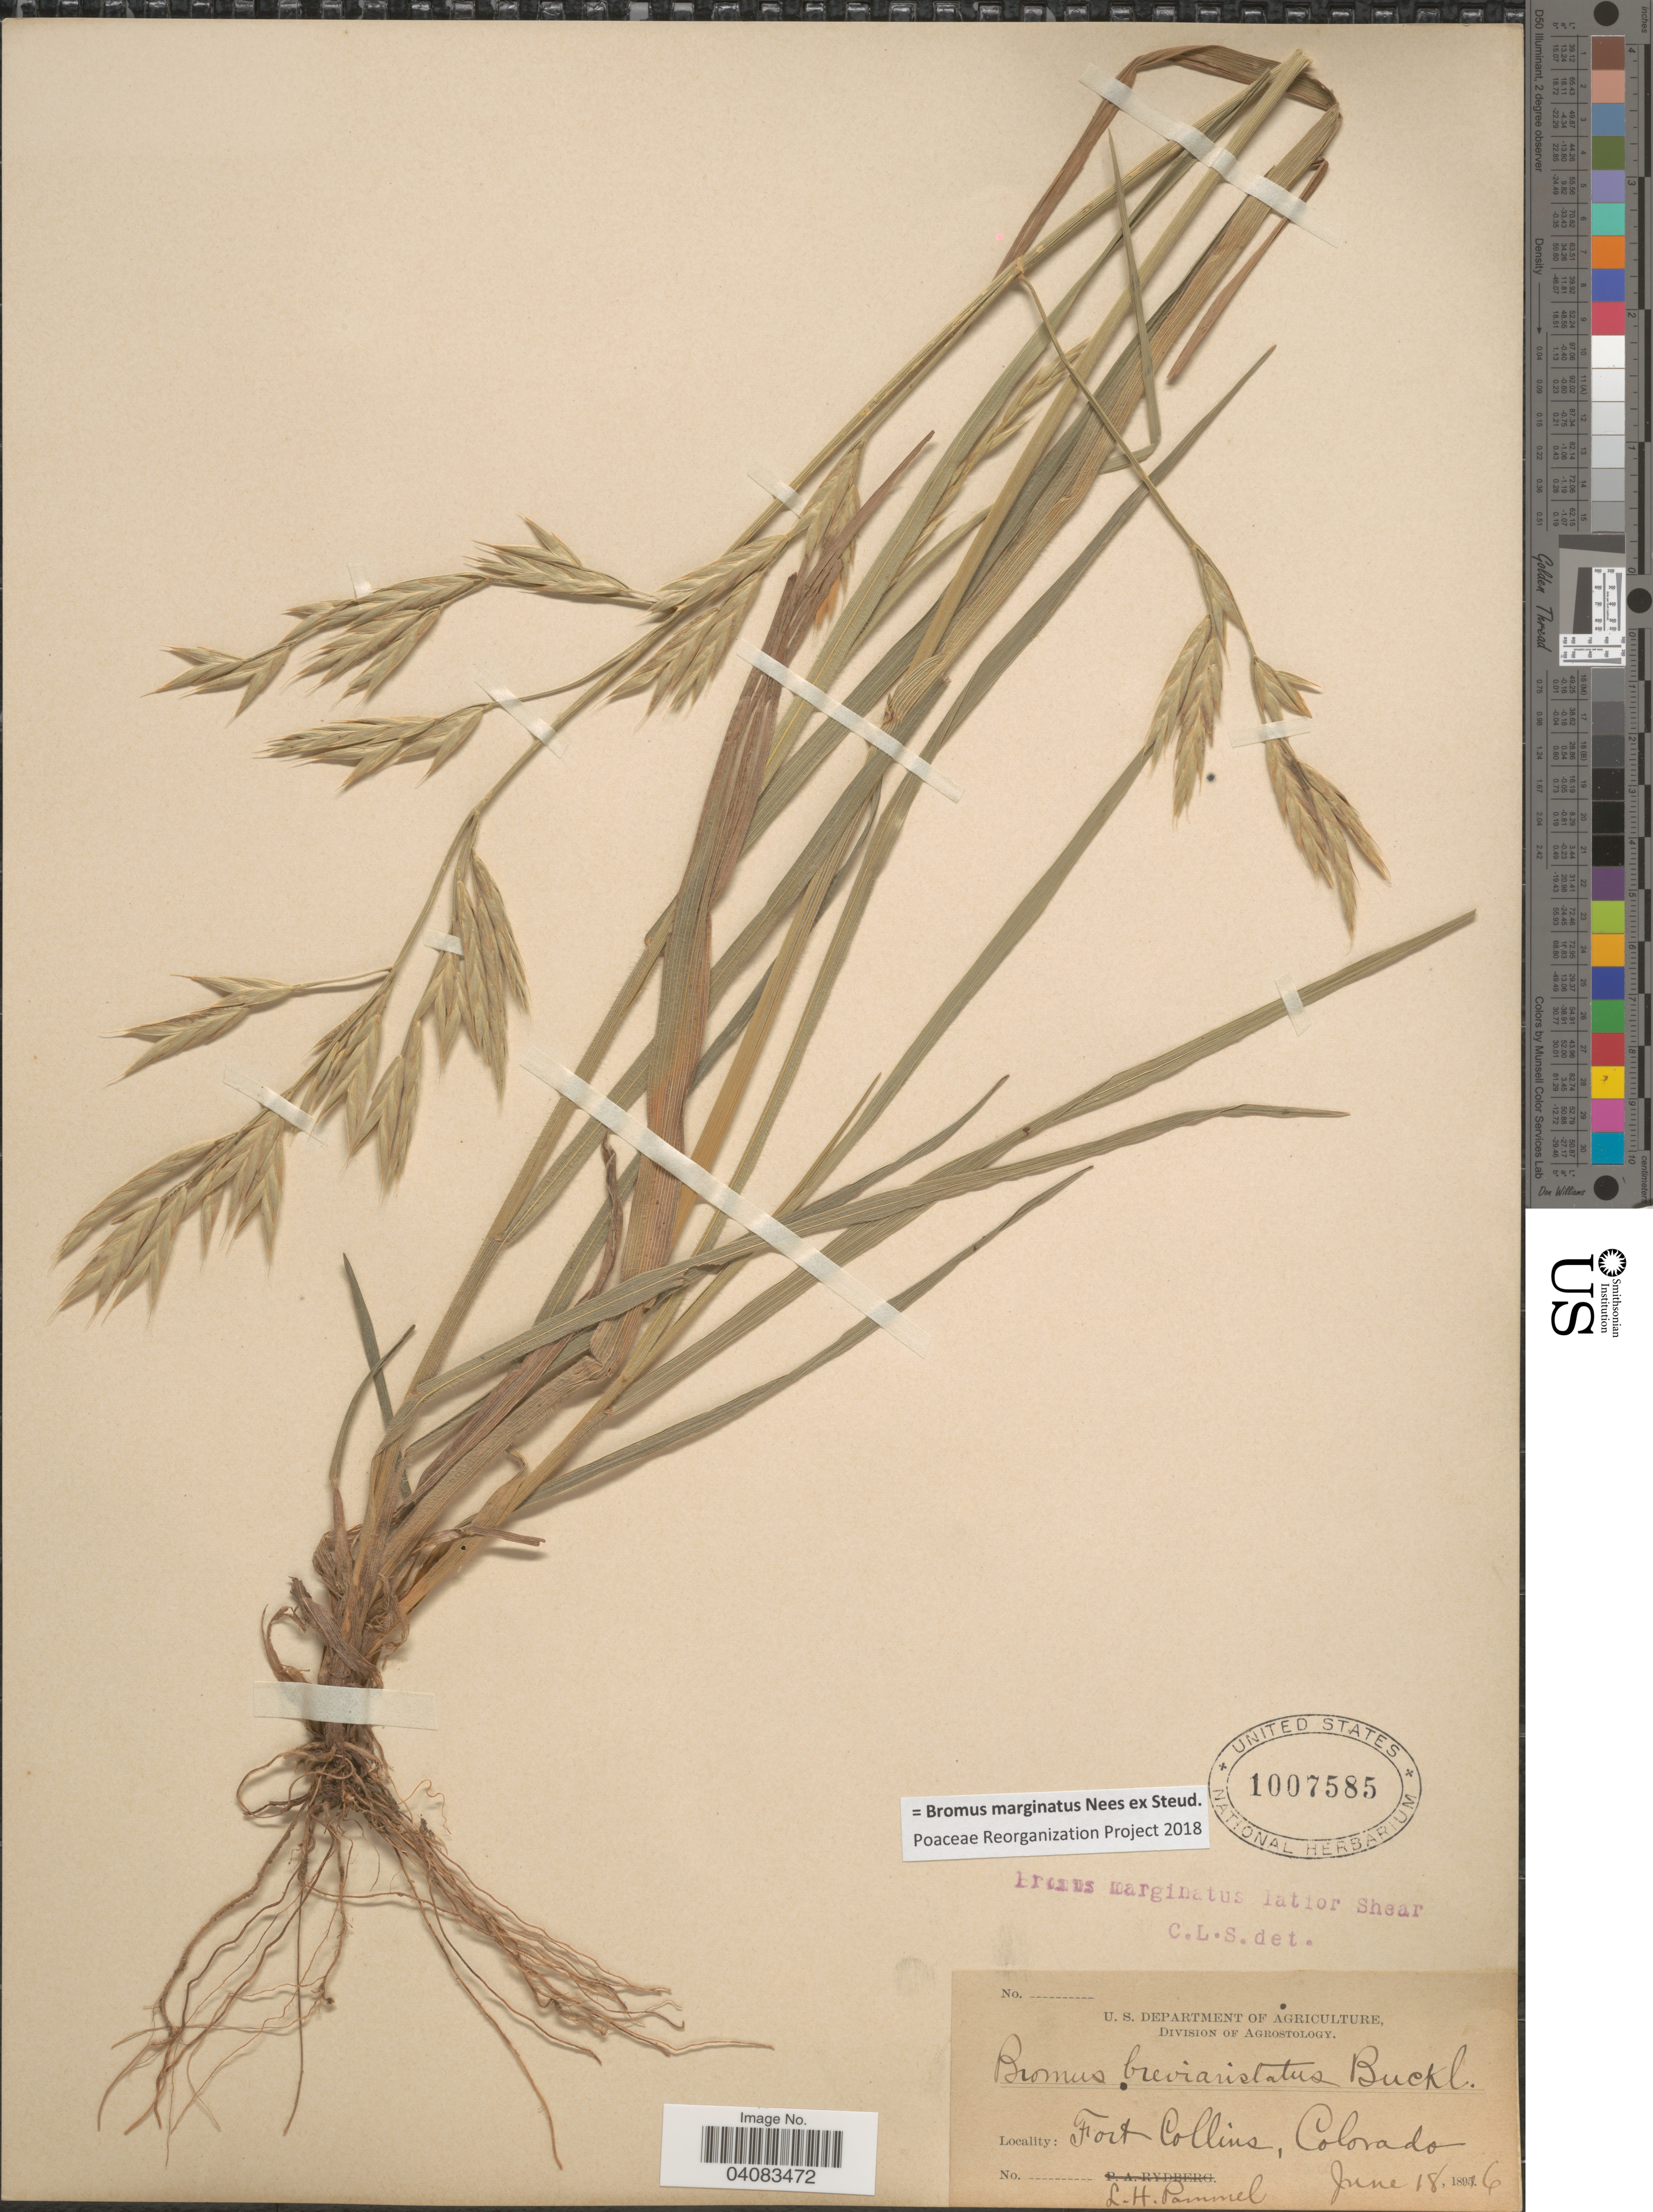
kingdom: Plantae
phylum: Tracheophyta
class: Liliopsida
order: Poales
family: Poaceae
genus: Bromus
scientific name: Bromus marginatus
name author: Nees ex Steud.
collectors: L. Pammel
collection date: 1896-06-18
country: United States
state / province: Colorado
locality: Fort Collins.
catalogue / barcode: US 1007585